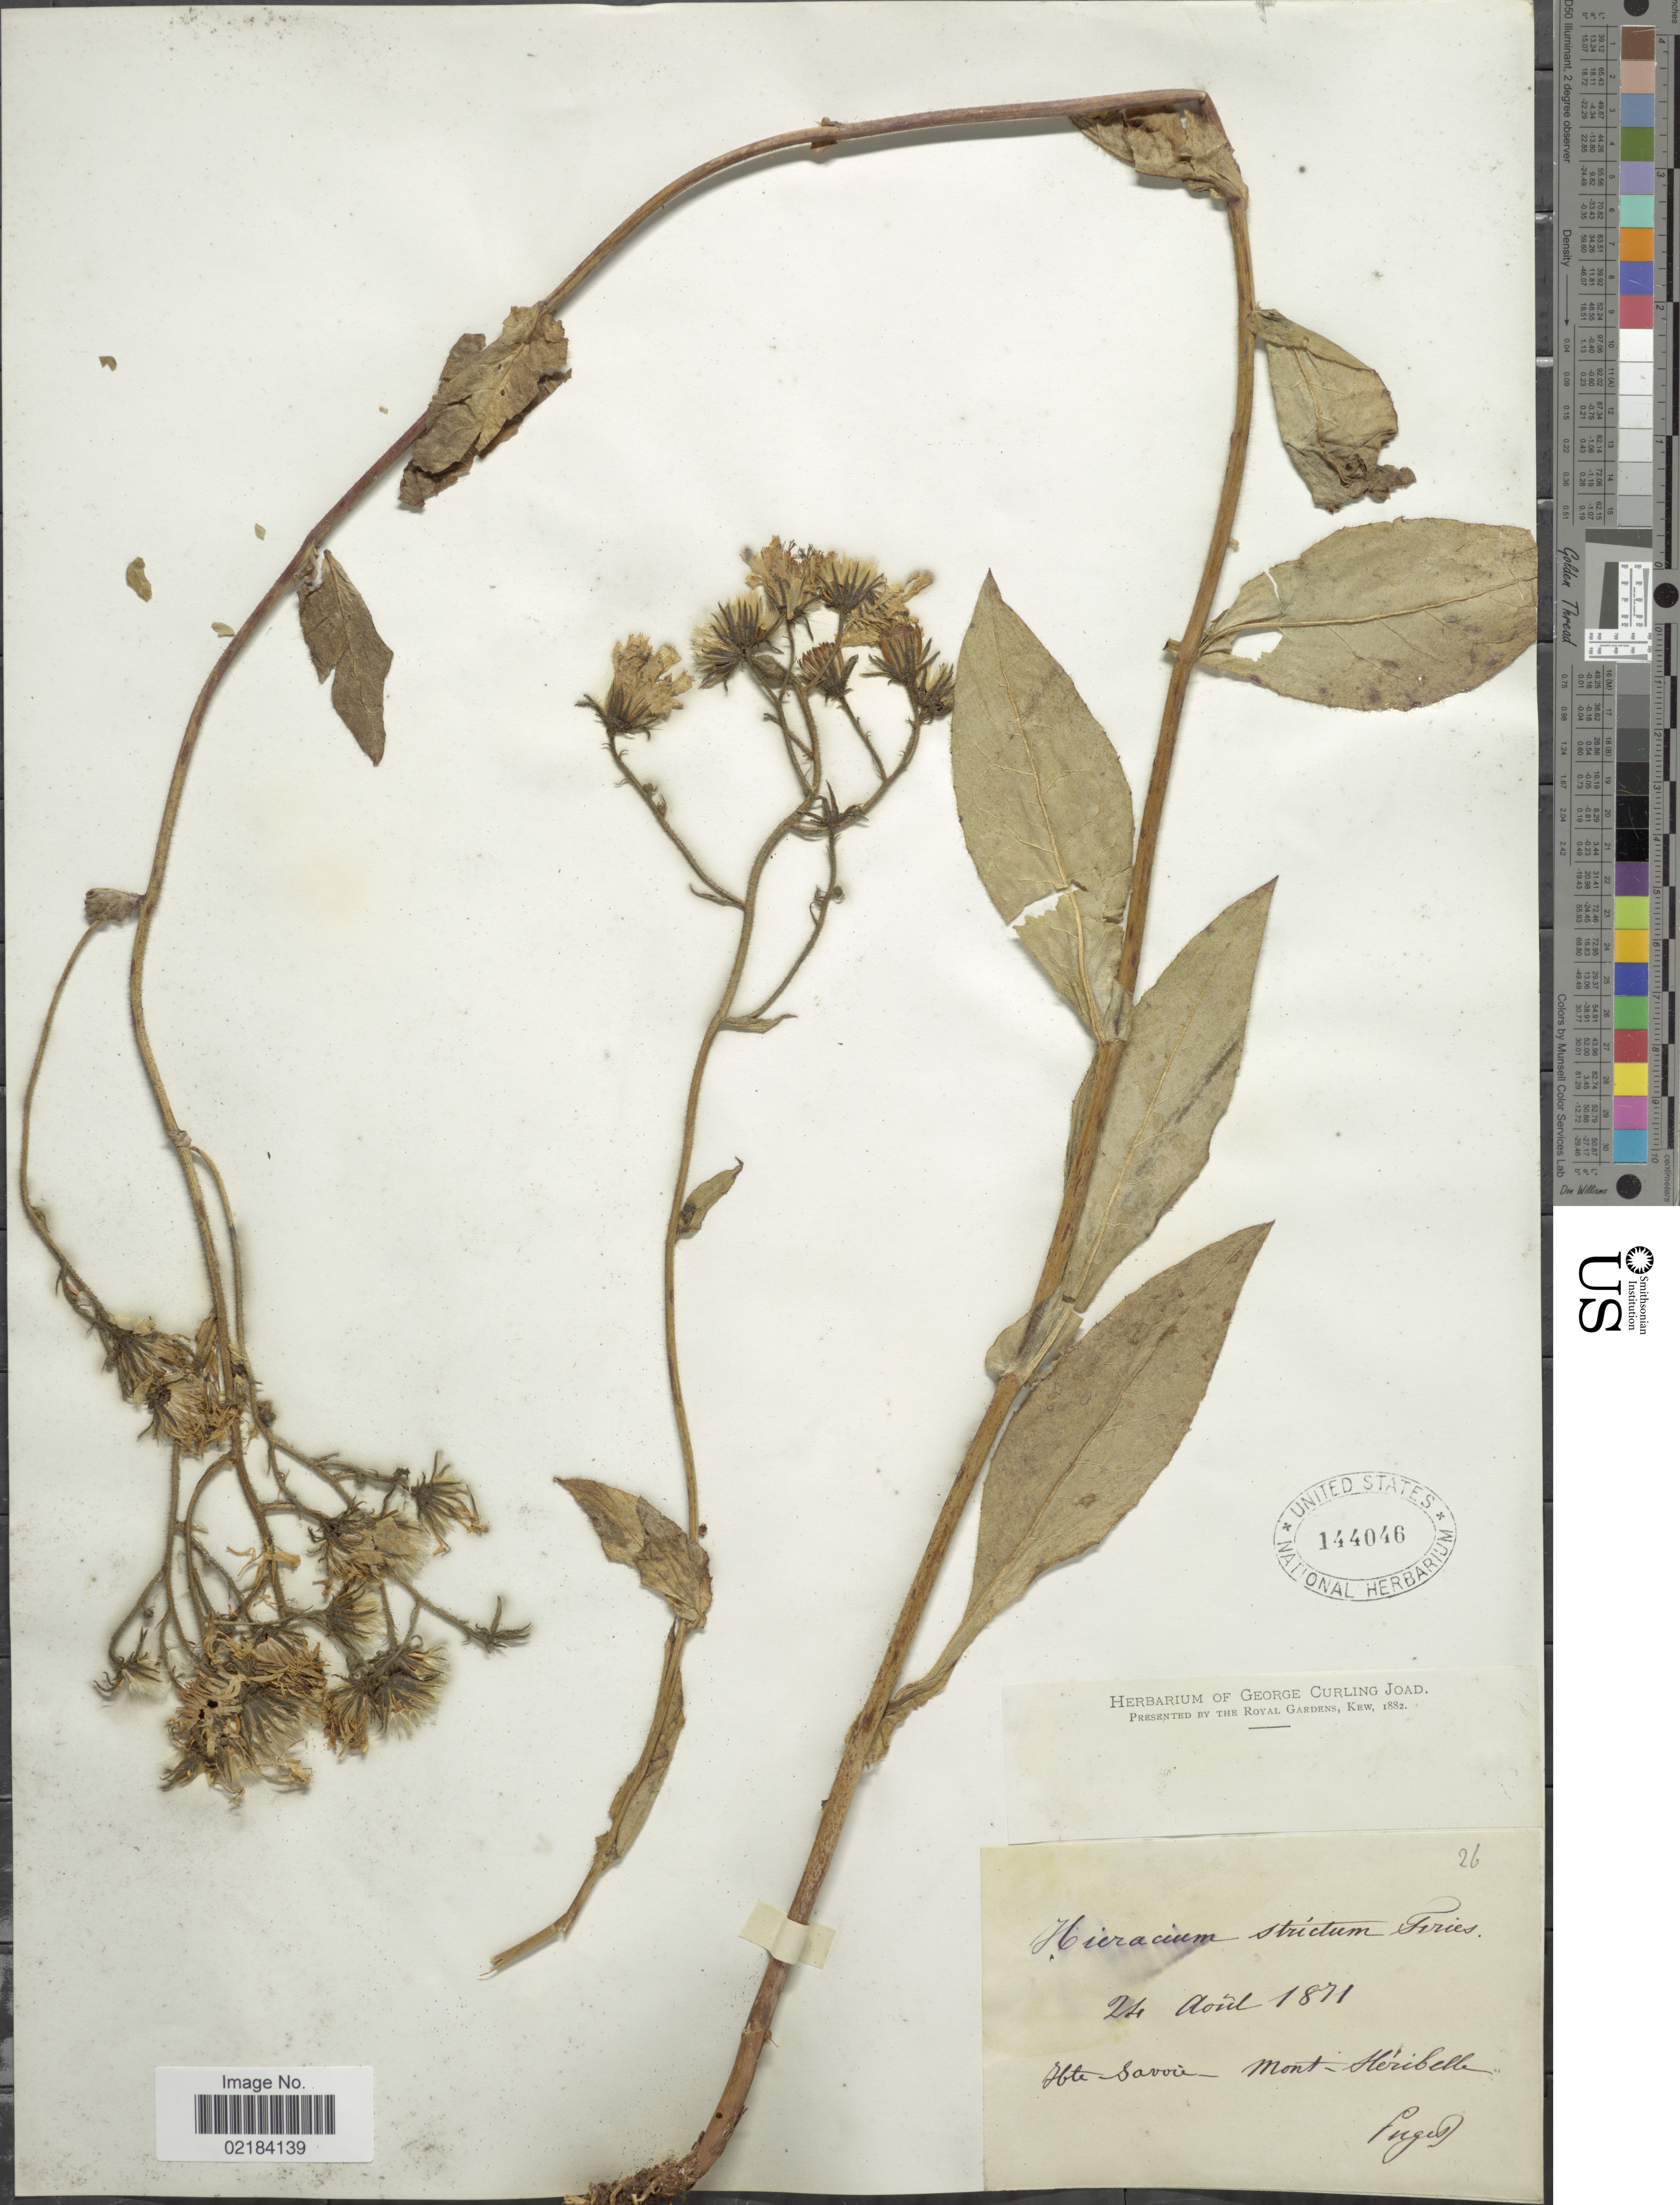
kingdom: Plantae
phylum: Tracheophyta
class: Magnoliopsida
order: Asterales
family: Asteraceae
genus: Hieracium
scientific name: Hieracium prenanthoides subsp. strictissimum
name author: (Froel.) Zahn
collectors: -. Puget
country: France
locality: Hte Savoie - Mont - Heribelle [interpreted]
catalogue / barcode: US 144046